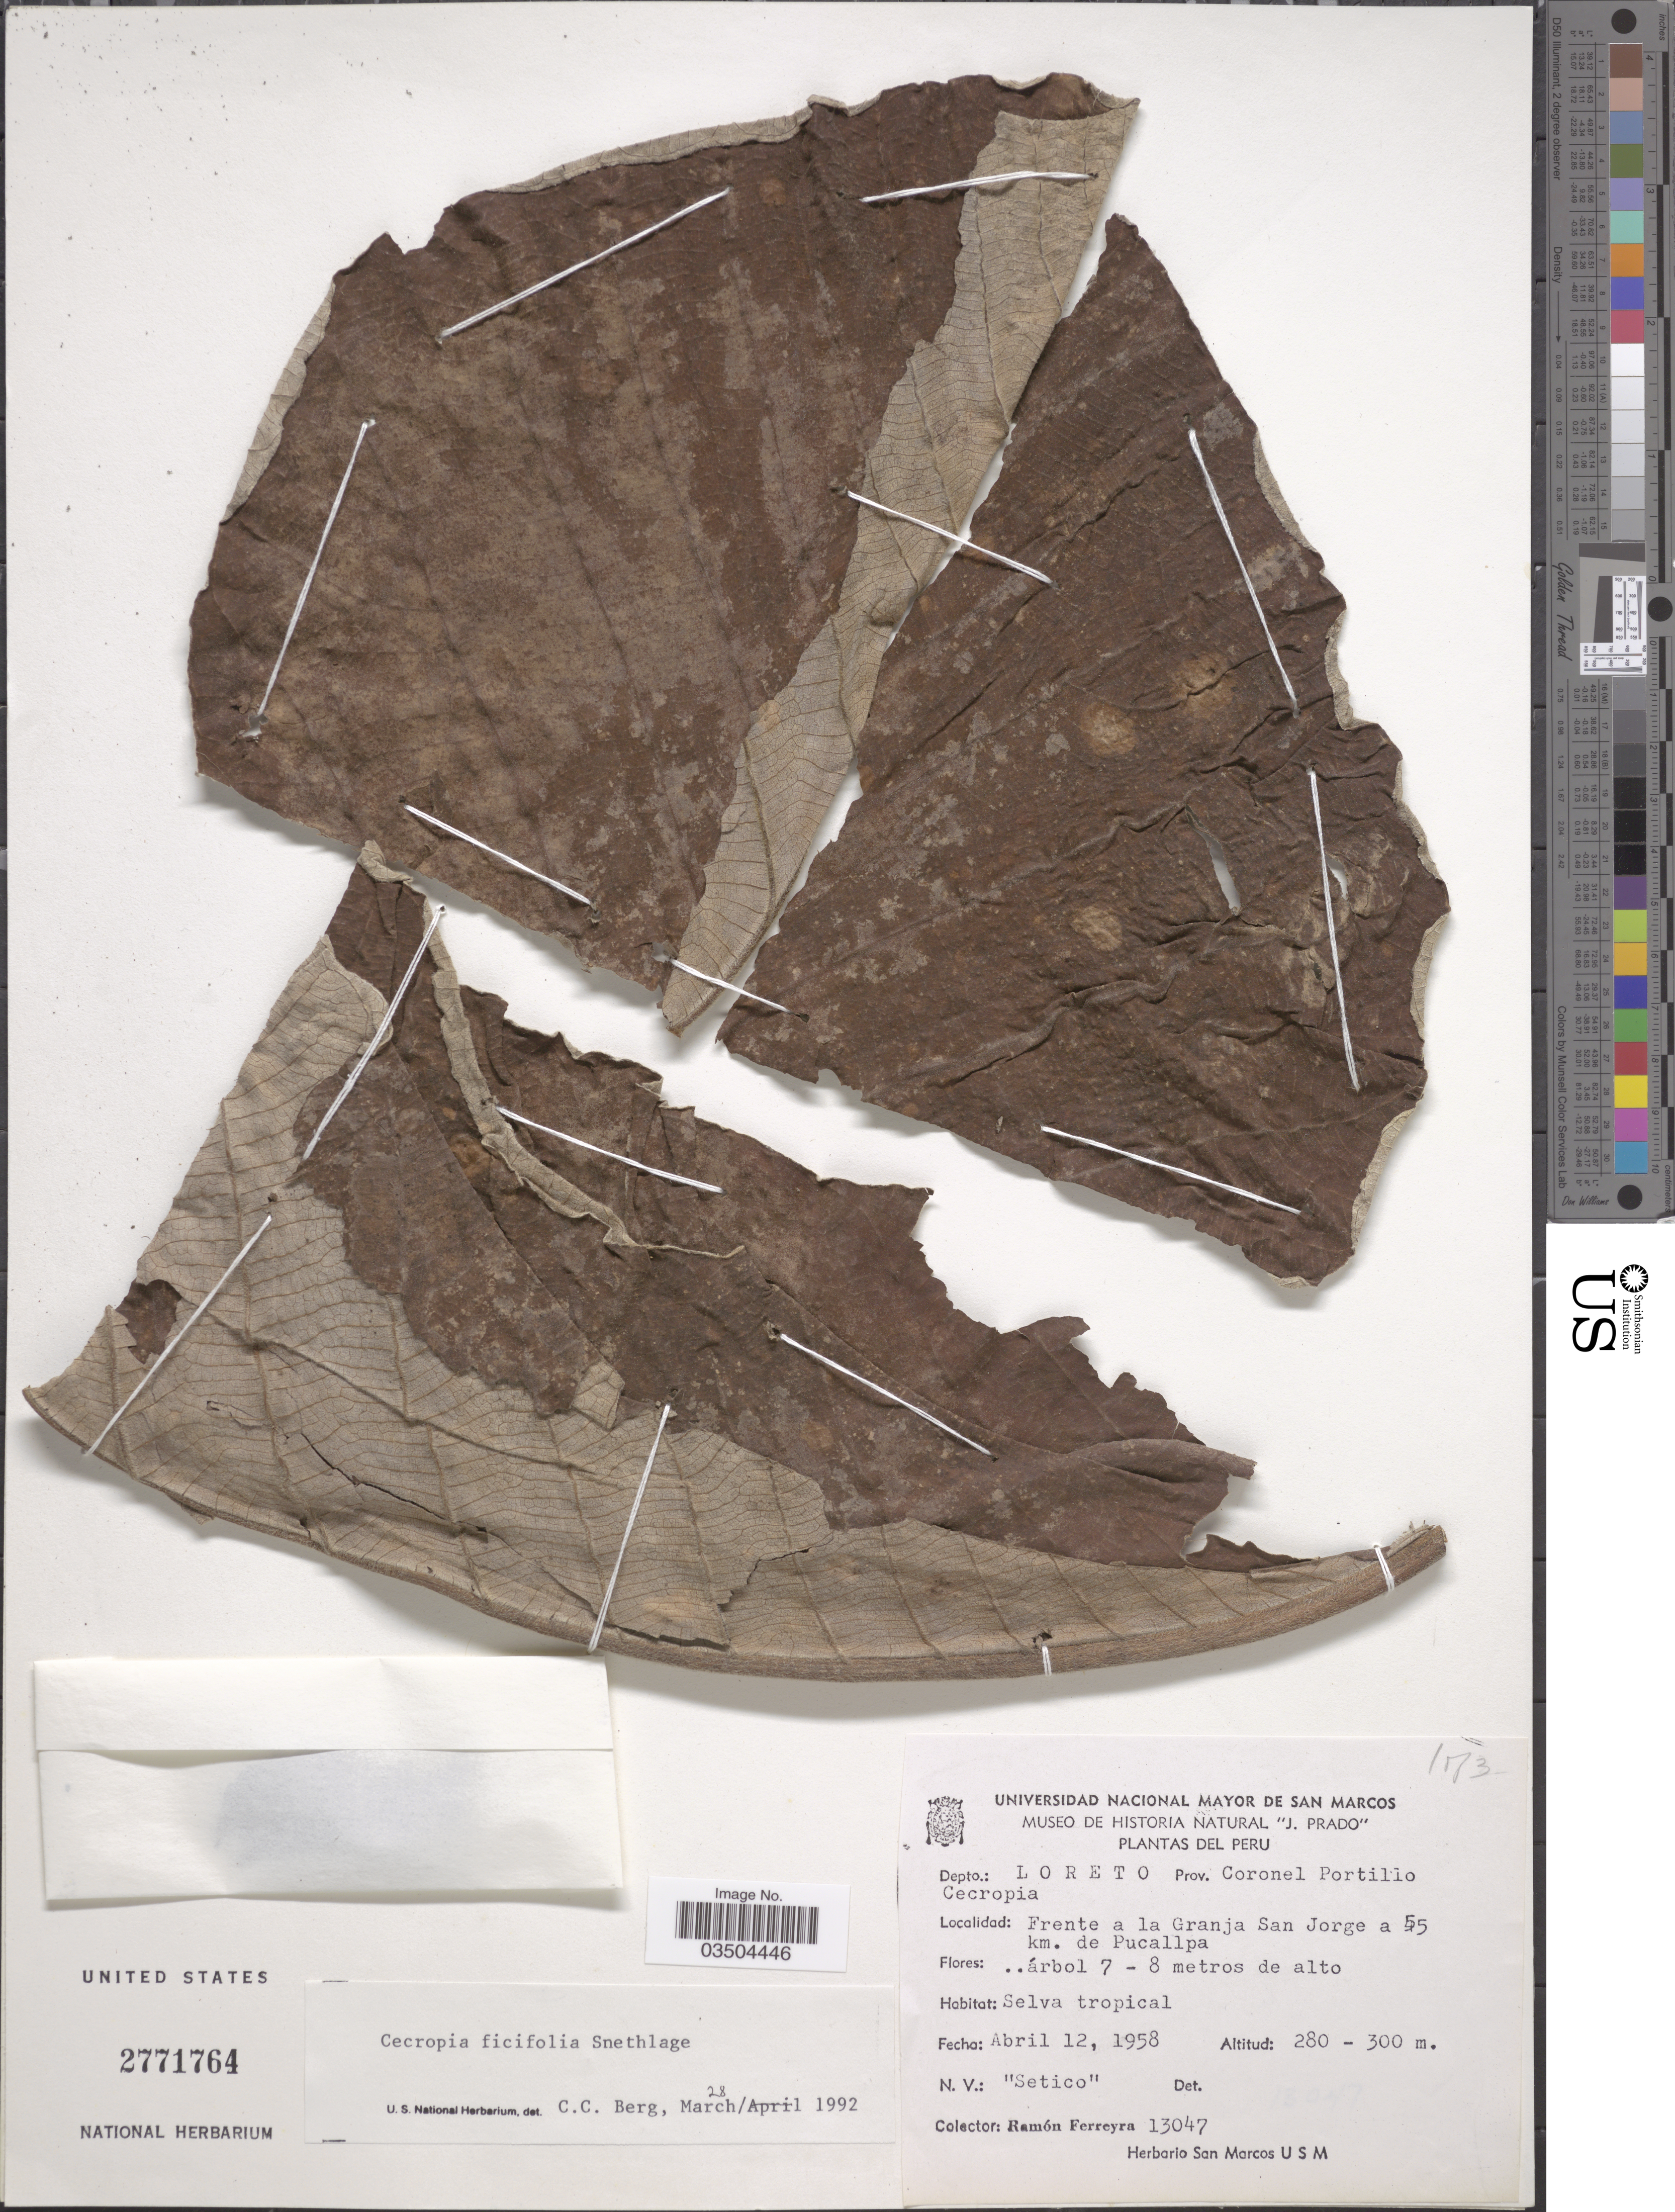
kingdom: Plantae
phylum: Tracheophyta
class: Magnoliopsida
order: Rosales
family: Urticaceae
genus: Cecropia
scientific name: Cecropia ficifolia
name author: Snethlage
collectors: R. A. Ferreyra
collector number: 13047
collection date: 1958-04-12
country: Peru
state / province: Loreto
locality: Depto.: Loreto, Prov. Coronel Portillo. Frente a la Granja San Jorge a 55 km. de Pucallpa.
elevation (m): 280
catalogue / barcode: US 2771764